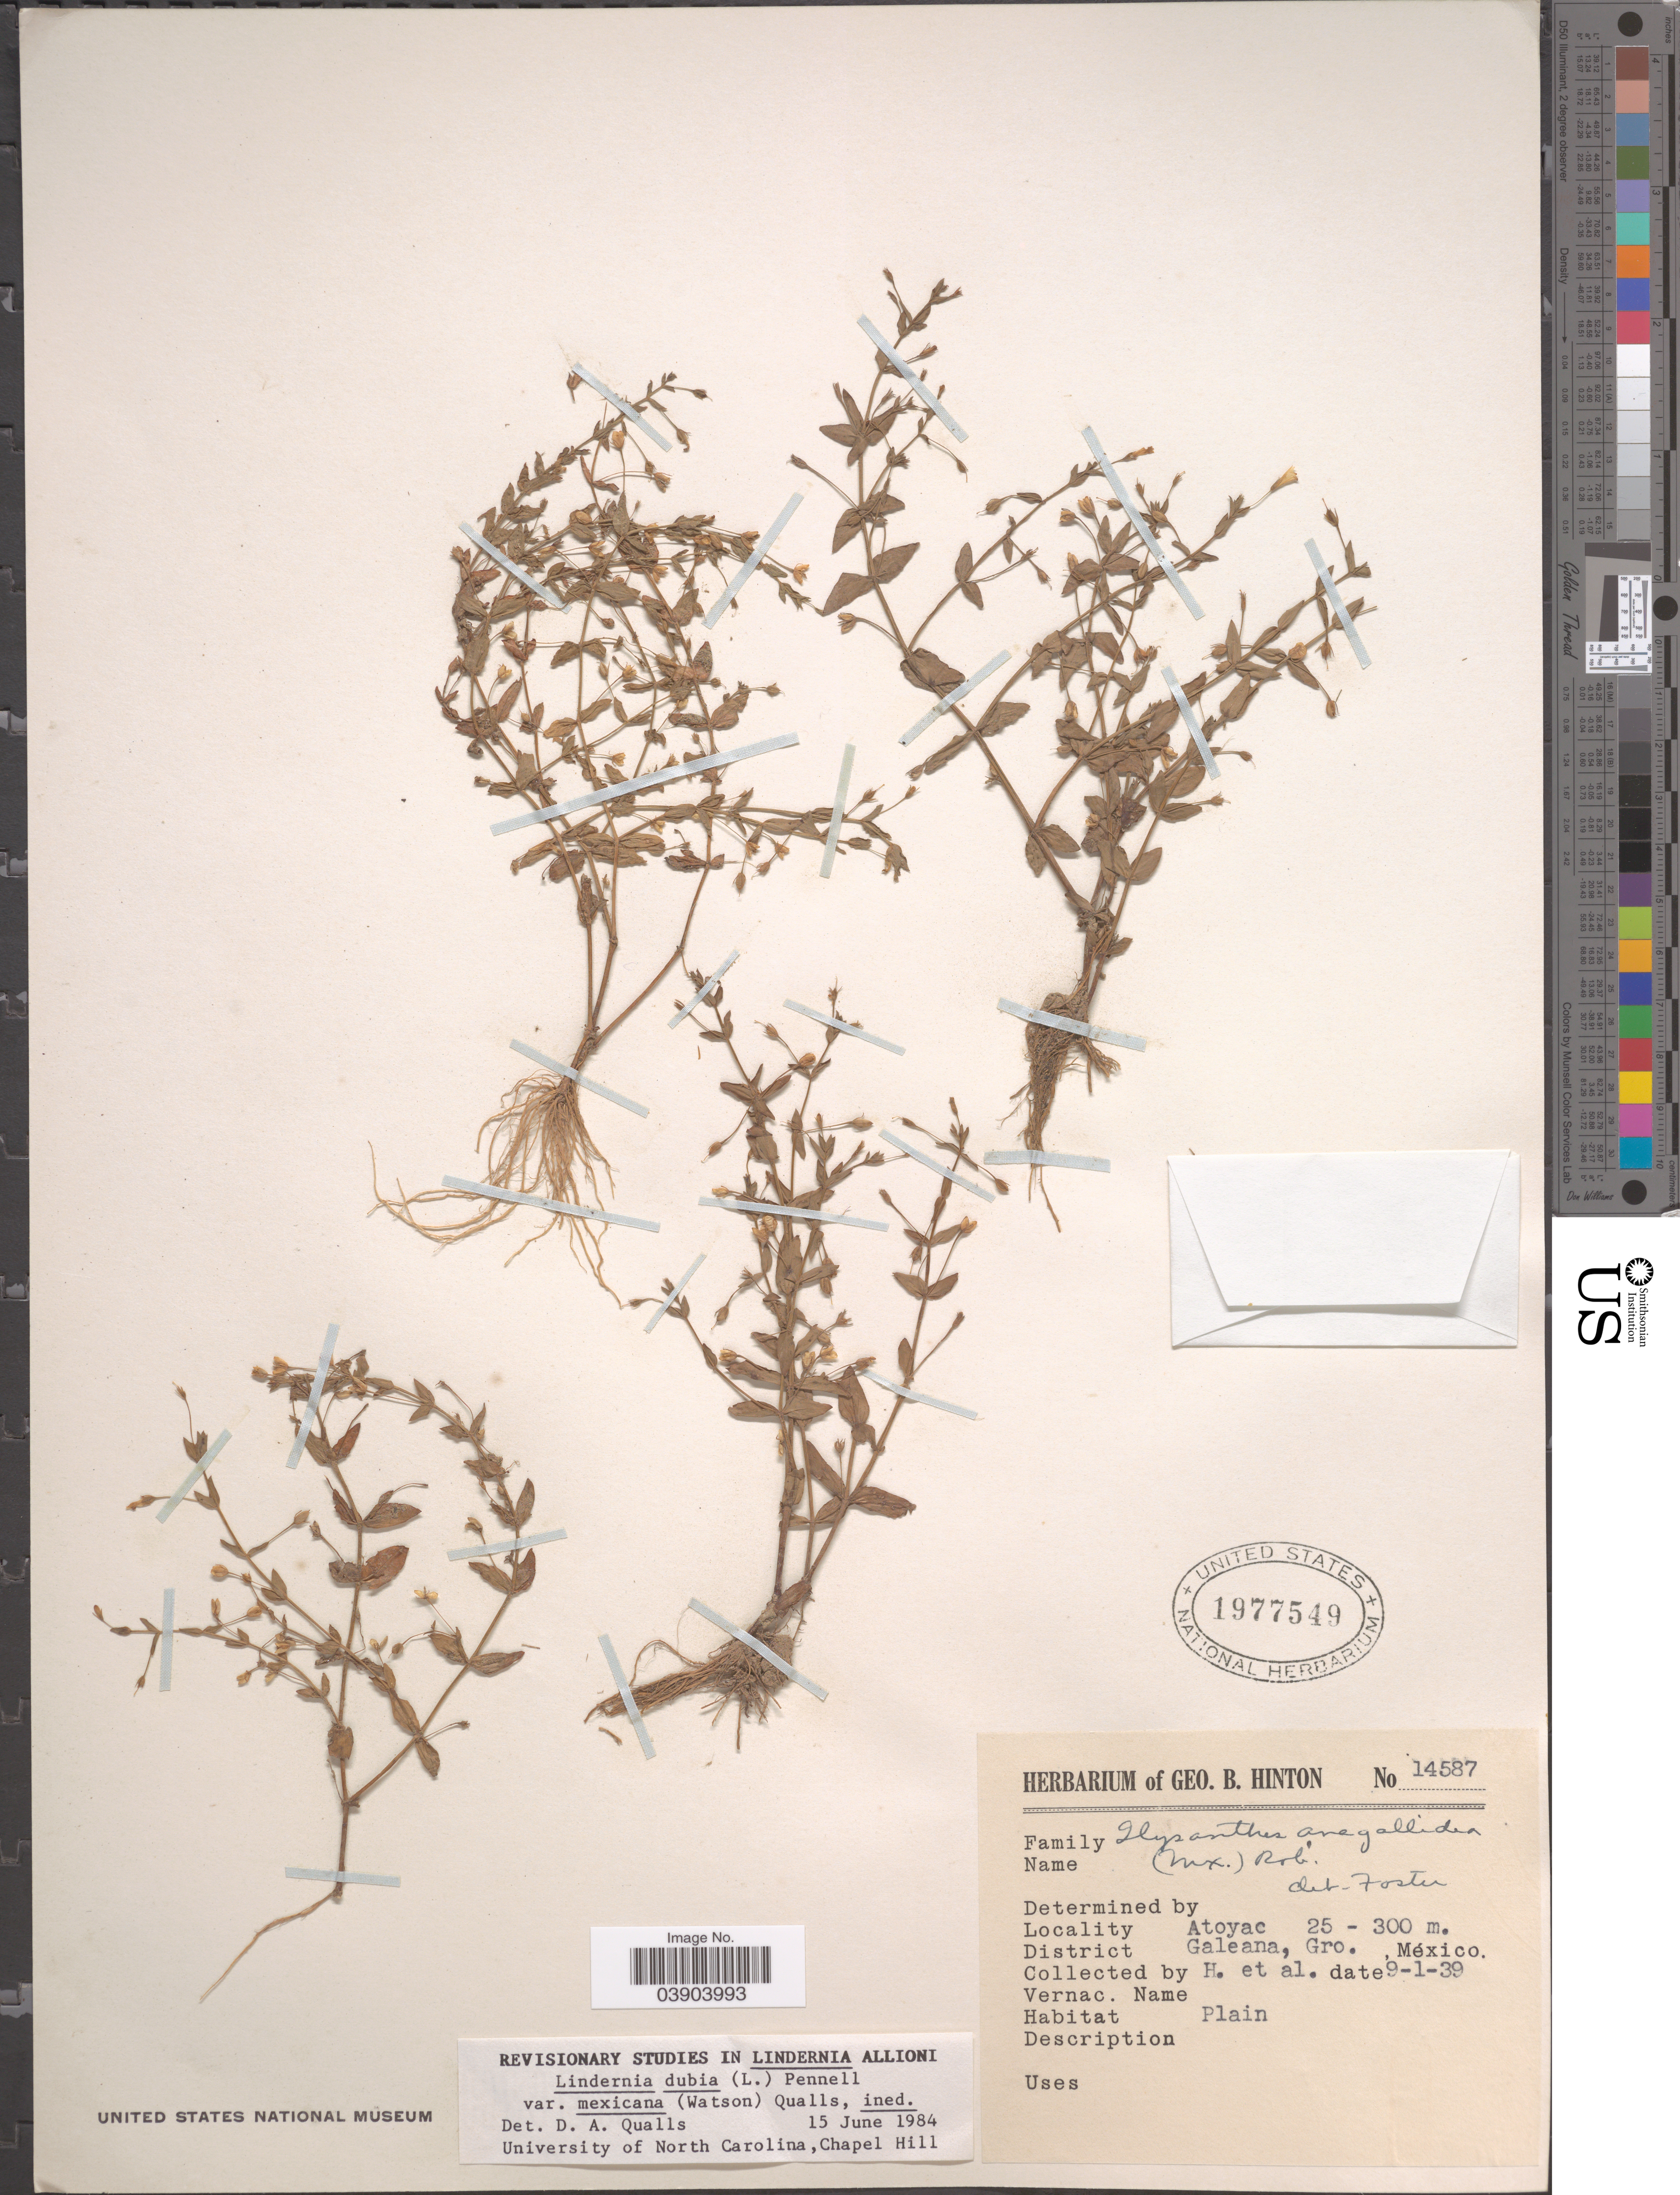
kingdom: Plantae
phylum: Tracheophyta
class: Magnoliopsida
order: Lamiales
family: Linderniaceae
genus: Lindernia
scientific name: Lindernia dubia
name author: (L.) Pennell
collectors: G. B. Hinton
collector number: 14587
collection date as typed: Transcribed d/m/y: 9/1/39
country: Mexico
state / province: Guerrero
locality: Atoyac. District Galeana. Plain.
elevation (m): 25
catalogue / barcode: US 1977549